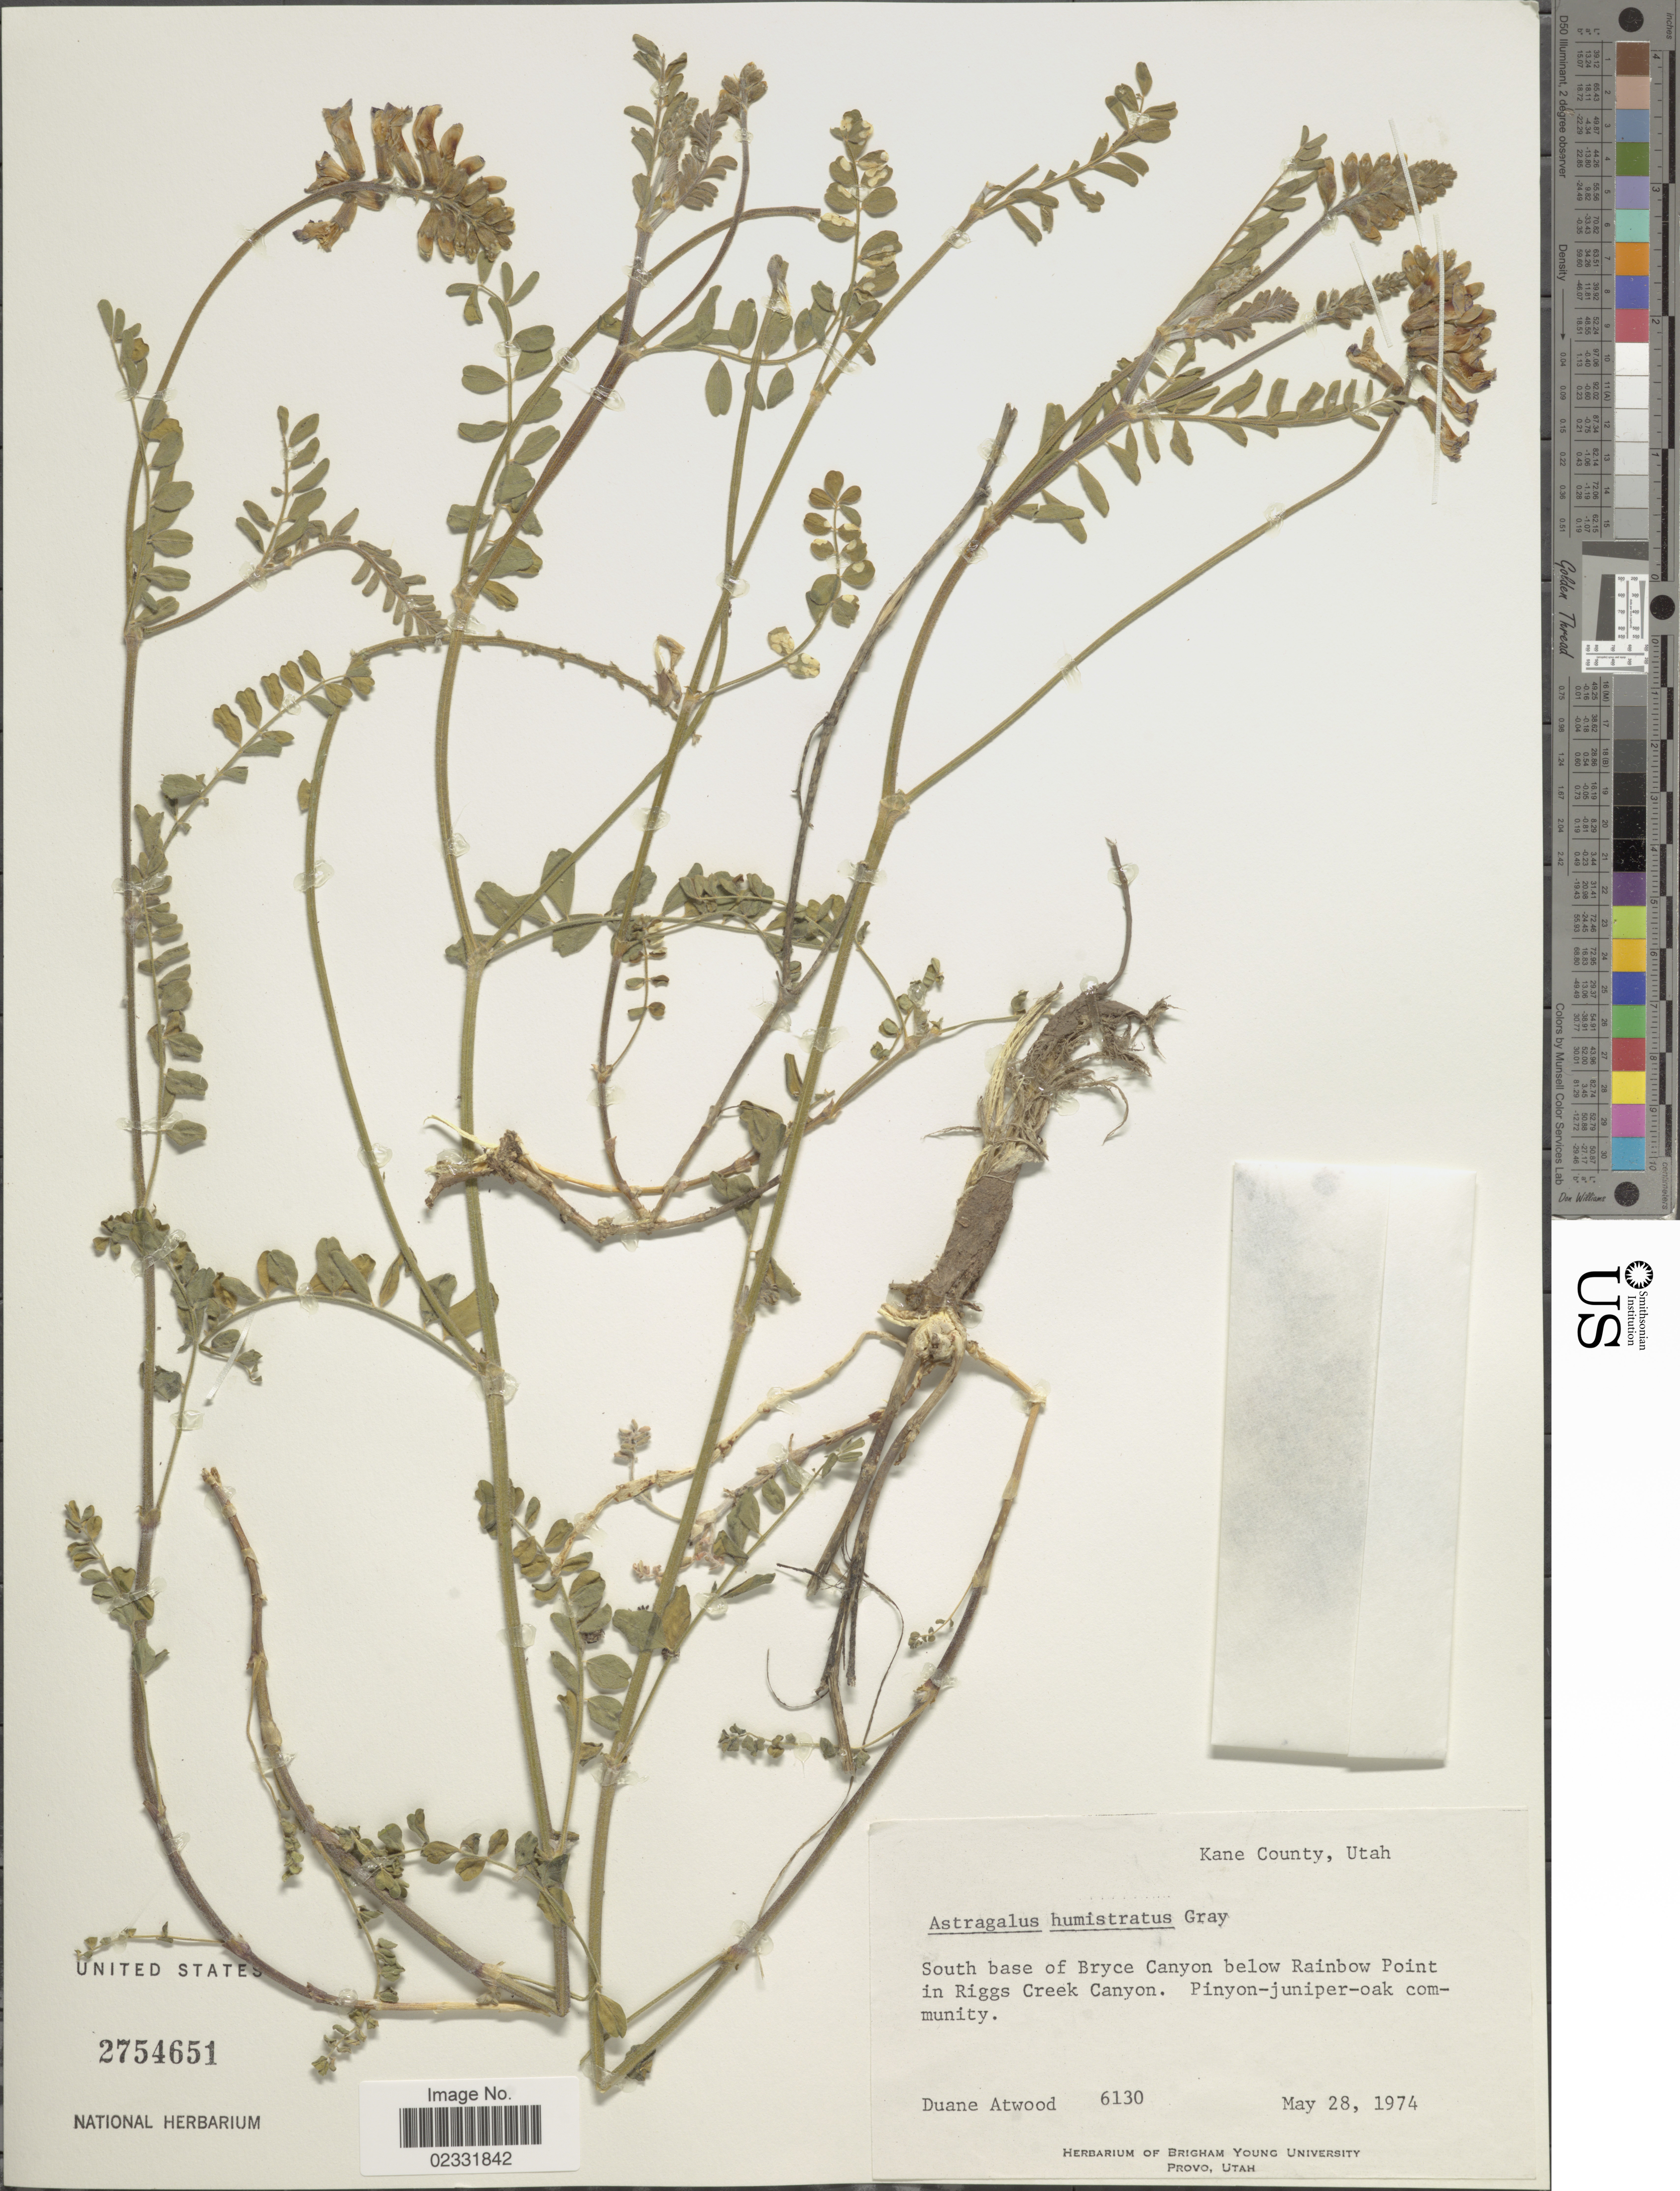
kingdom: Plantae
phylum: Tracheophyta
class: Magnoliopsida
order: Fabales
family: Fabaceae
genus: Astragalus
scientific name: Astragalus humistratus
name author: A. Gray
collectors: D. Atwood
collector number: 6130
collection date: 1974-05-28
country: United States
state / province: Utah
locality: Kane County, south base of Bryce Canyon below Rainbow Point in Riggs Creek Canyon.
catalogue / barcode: US 2754651